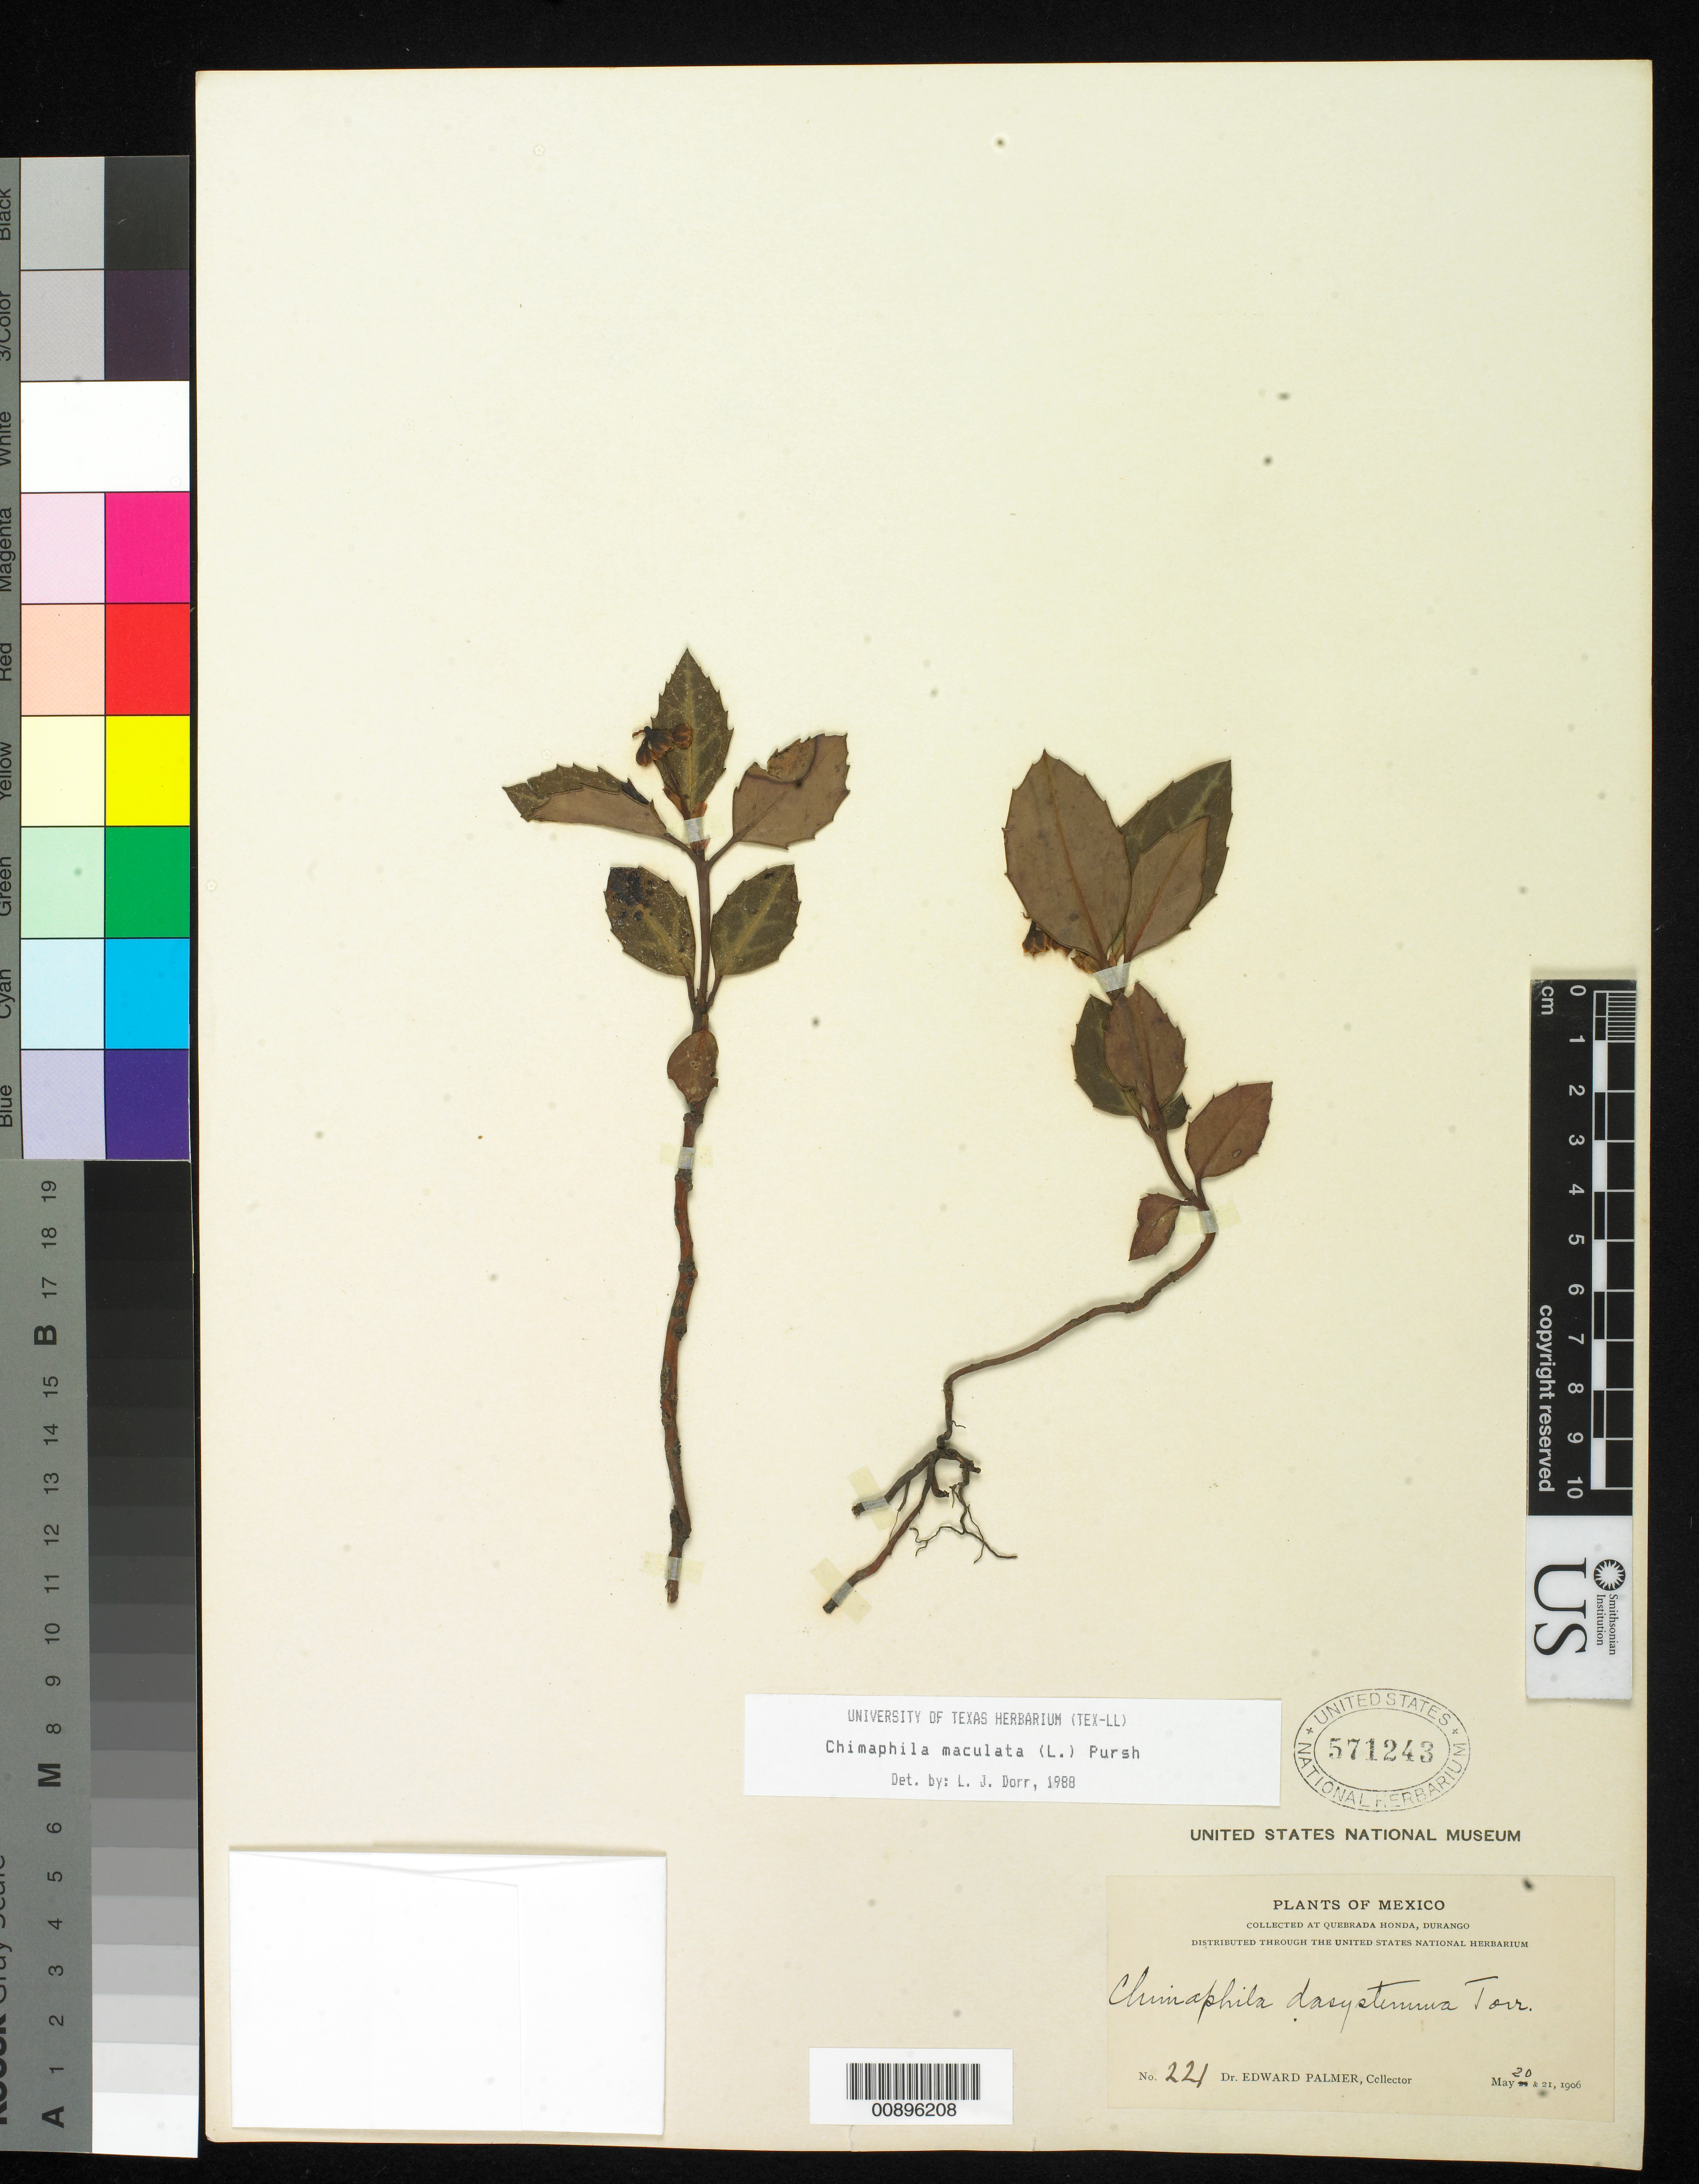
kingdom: Plantae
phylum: Tracheophyta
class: Magnoliopsida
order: Ericales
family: Ericaceae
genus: Chimaphila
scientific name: Chimaphila maculata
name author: (L.) Pursh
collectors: E. Palmer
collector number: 221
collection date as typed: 20 May 1906 to 21 May 1906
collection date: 1906-05-20/1906-05-21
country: Mexico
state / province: Durango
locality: Quebrada Honda.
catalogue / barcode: US 571243